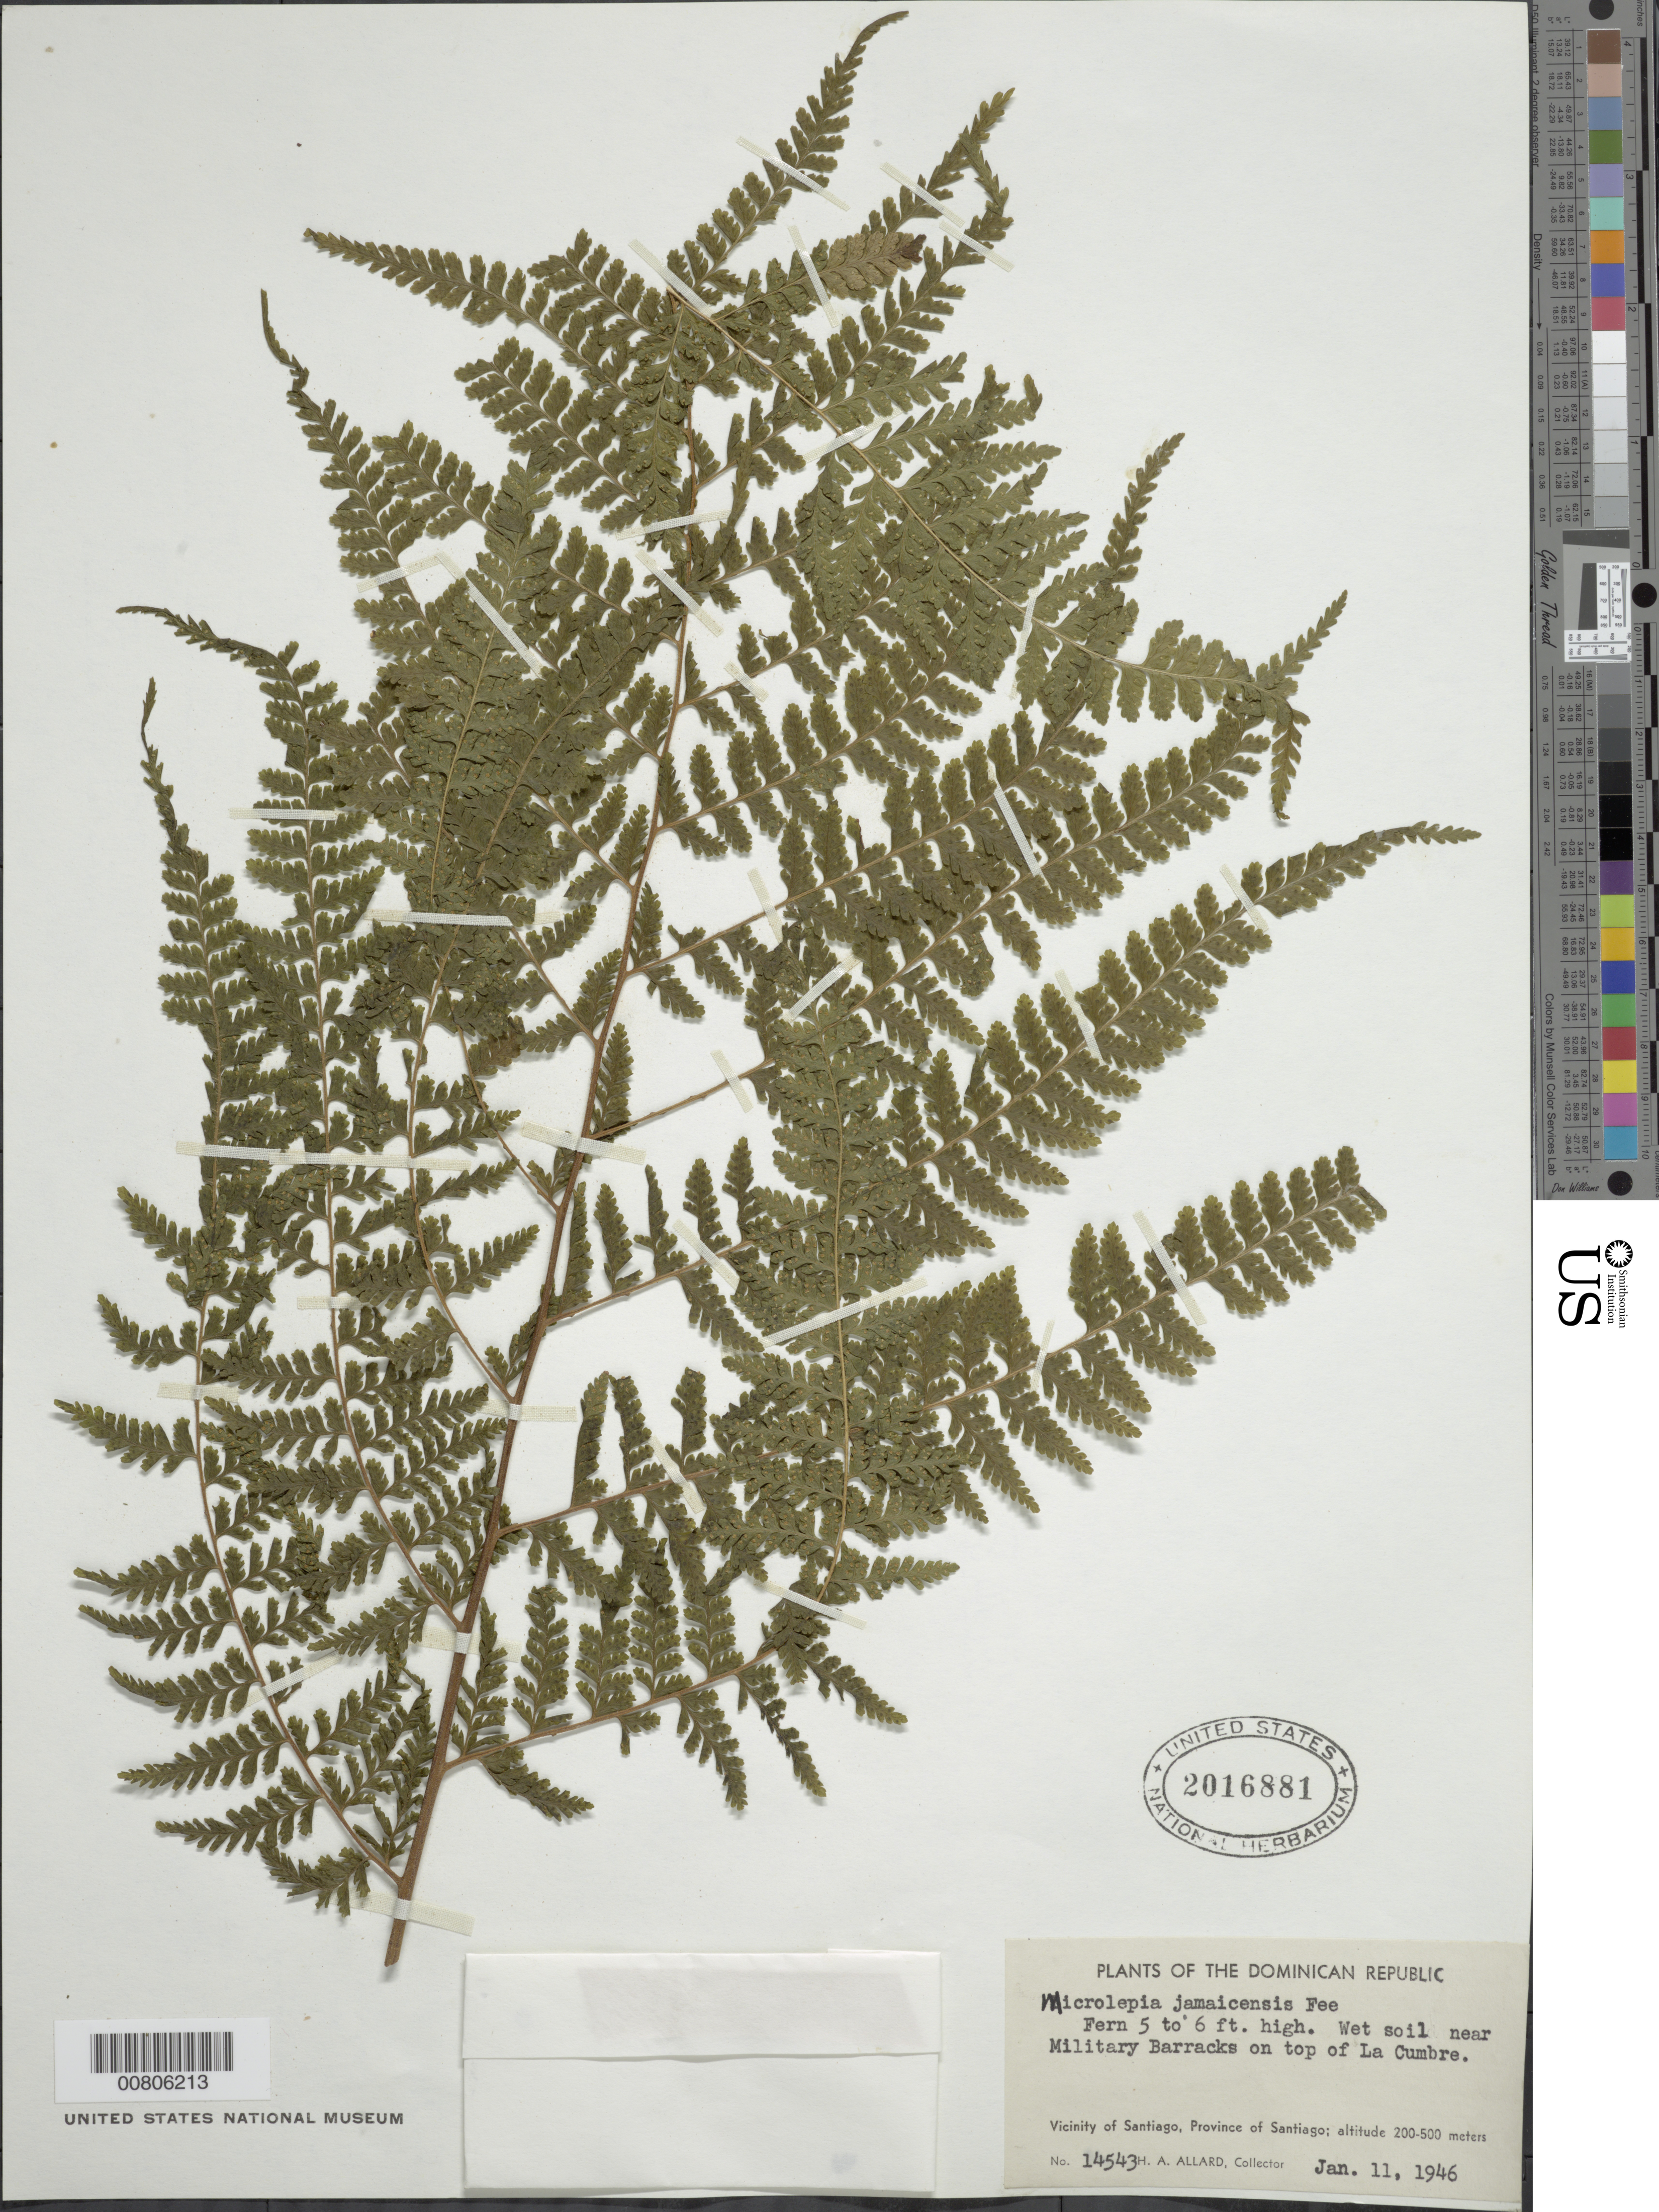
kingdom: Plantae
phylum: Tracheophyta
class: Polypodiopsida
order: Polypodiales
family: Dennstaedtiaceae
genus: Microlepia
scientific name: Microlepia jamaicensis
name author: (Hook.) Fée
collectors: H. A. Allard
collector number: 14543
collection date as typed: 11 Jan 1946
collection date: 1946-01-11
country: Dominican Republic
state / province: Santiago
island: Hispaniola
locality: Santiago vicinity, near Military Barracks on top of La Cumbre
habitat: Wet soil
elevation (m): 200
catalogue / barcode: US 2016881